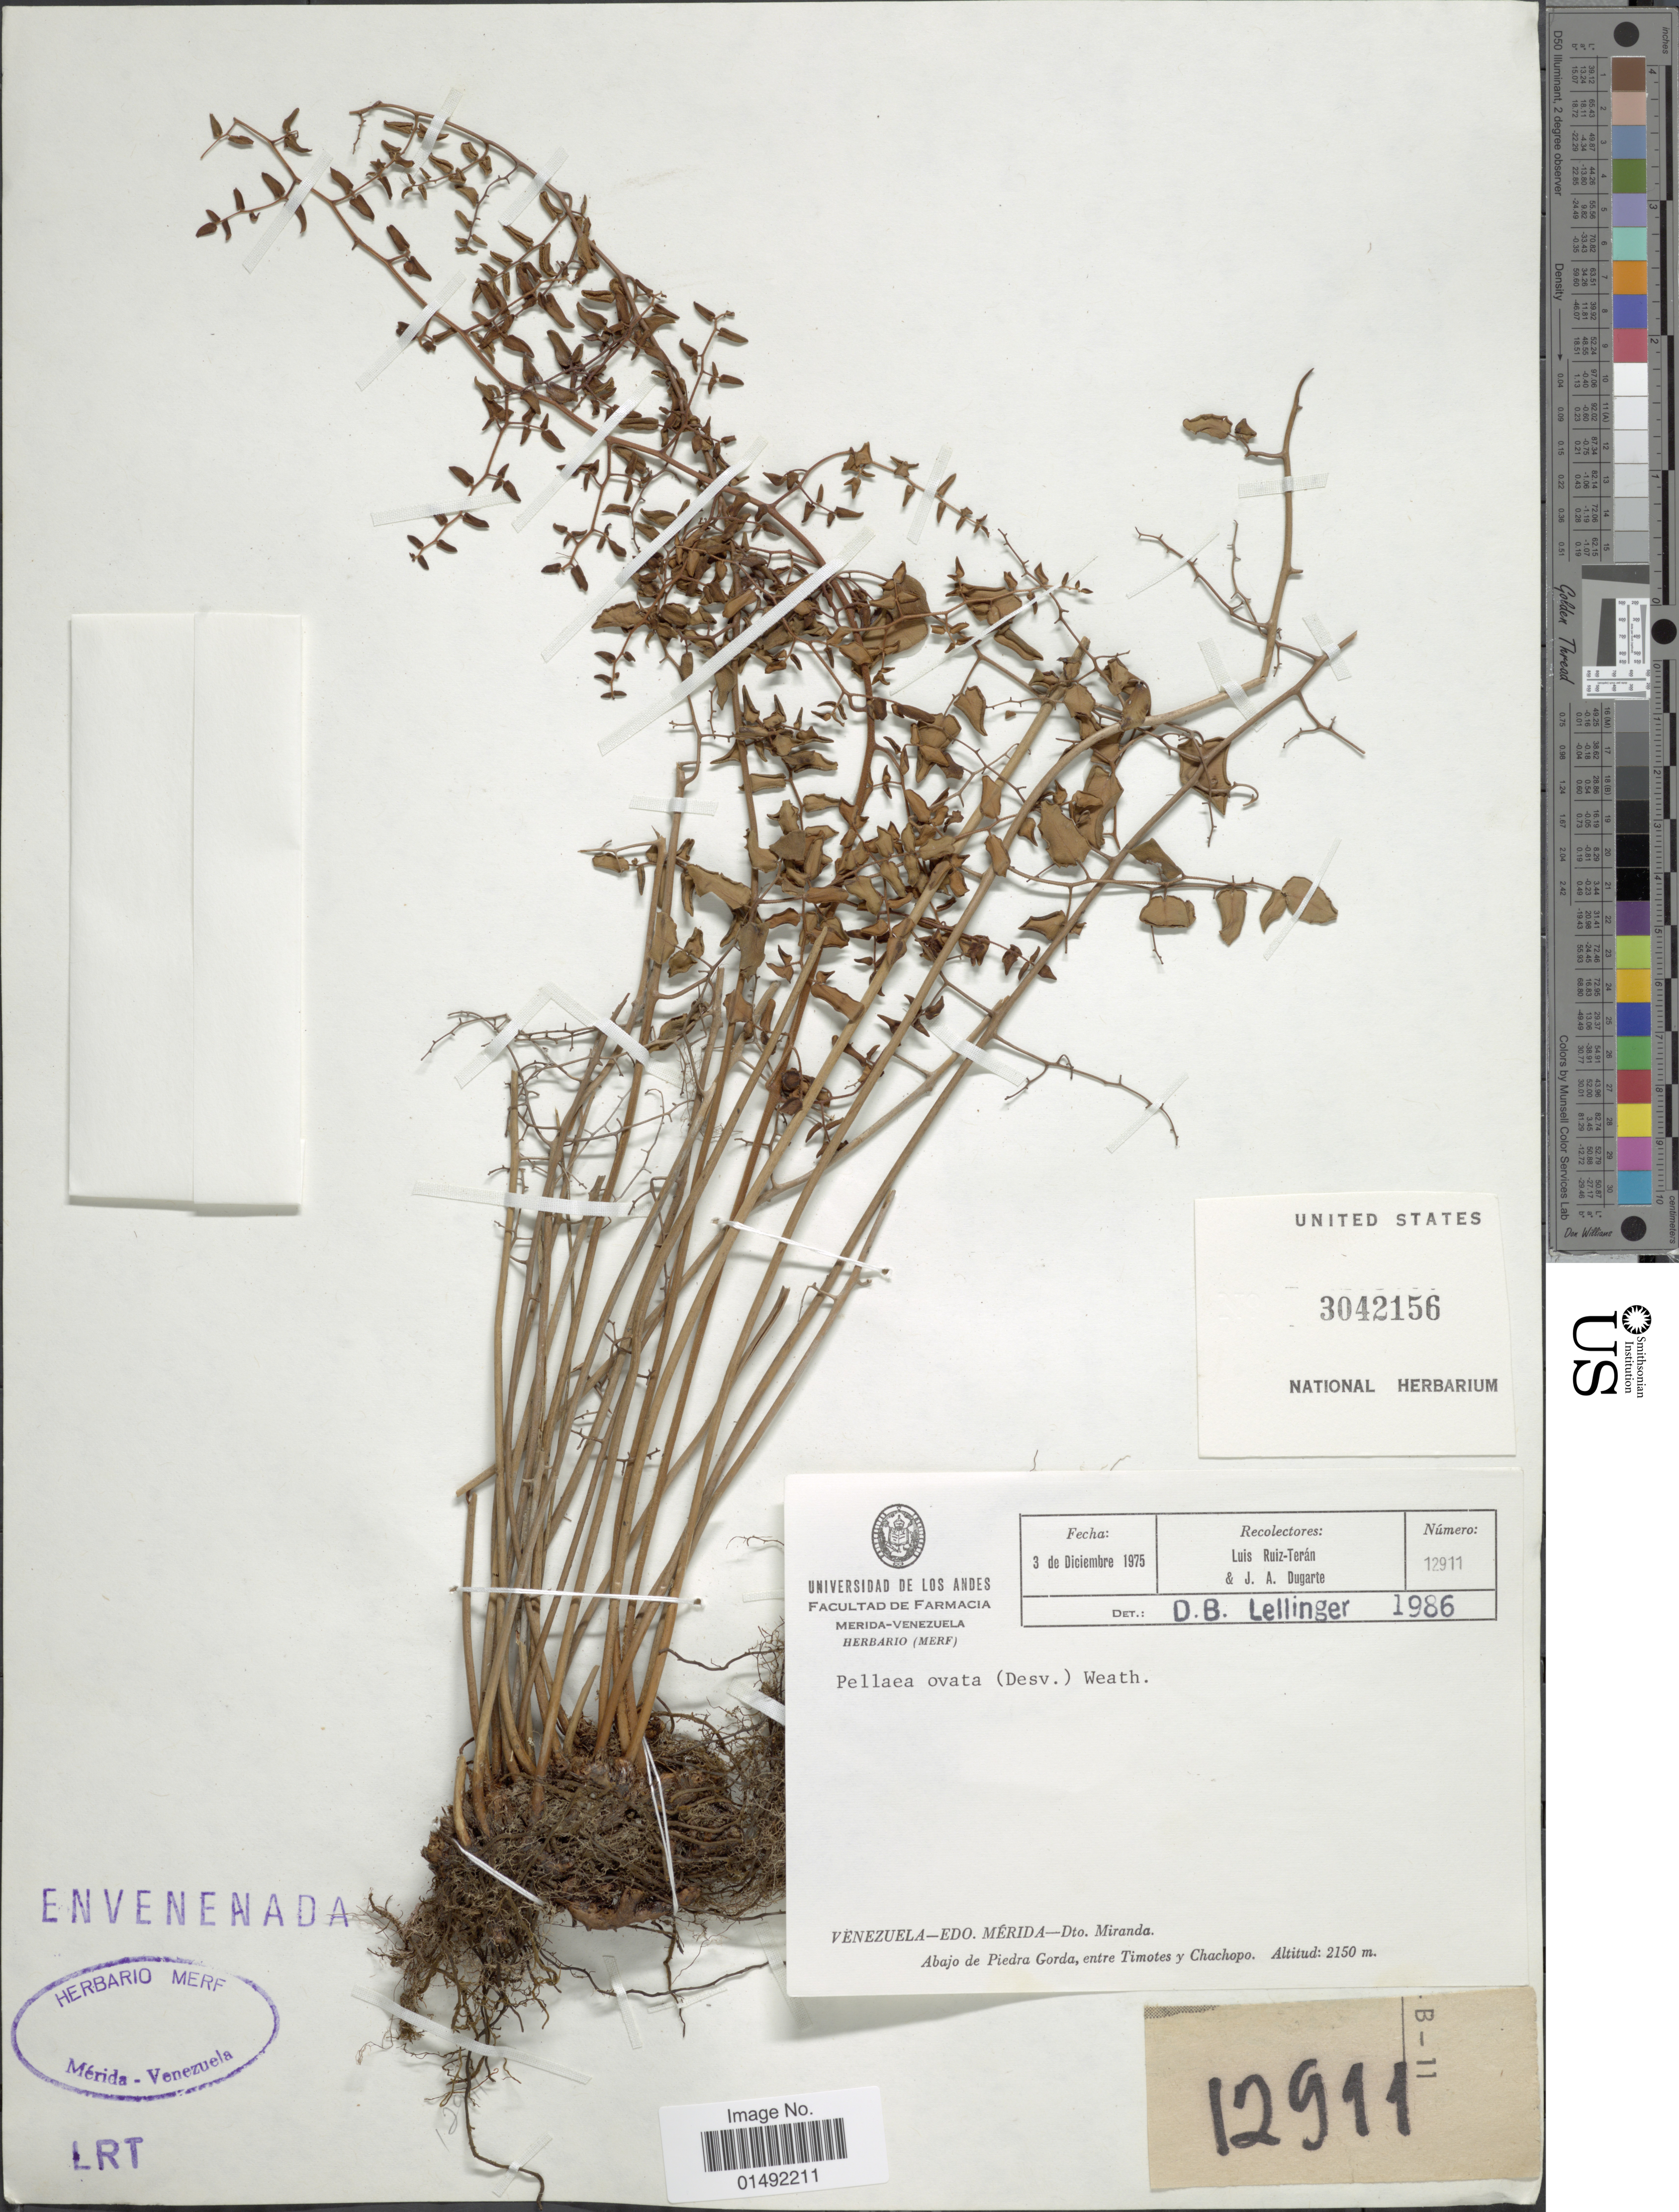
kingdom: Plantae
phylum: Tracheophyta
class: Polypodiopsida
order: Polypodiales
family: Pteridaceae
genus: Pellaea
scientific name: Pellaea ovata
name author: (Desv.) Weath.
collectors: L. Teran & J. Dugarte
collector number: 12911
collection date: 1975-12-03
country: Venezuela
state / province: Mérida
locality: Dto Miranda, Abajo de Piedra Gorda, entre Timotes y Chachopo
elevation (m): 2150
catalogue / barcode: US 3042156